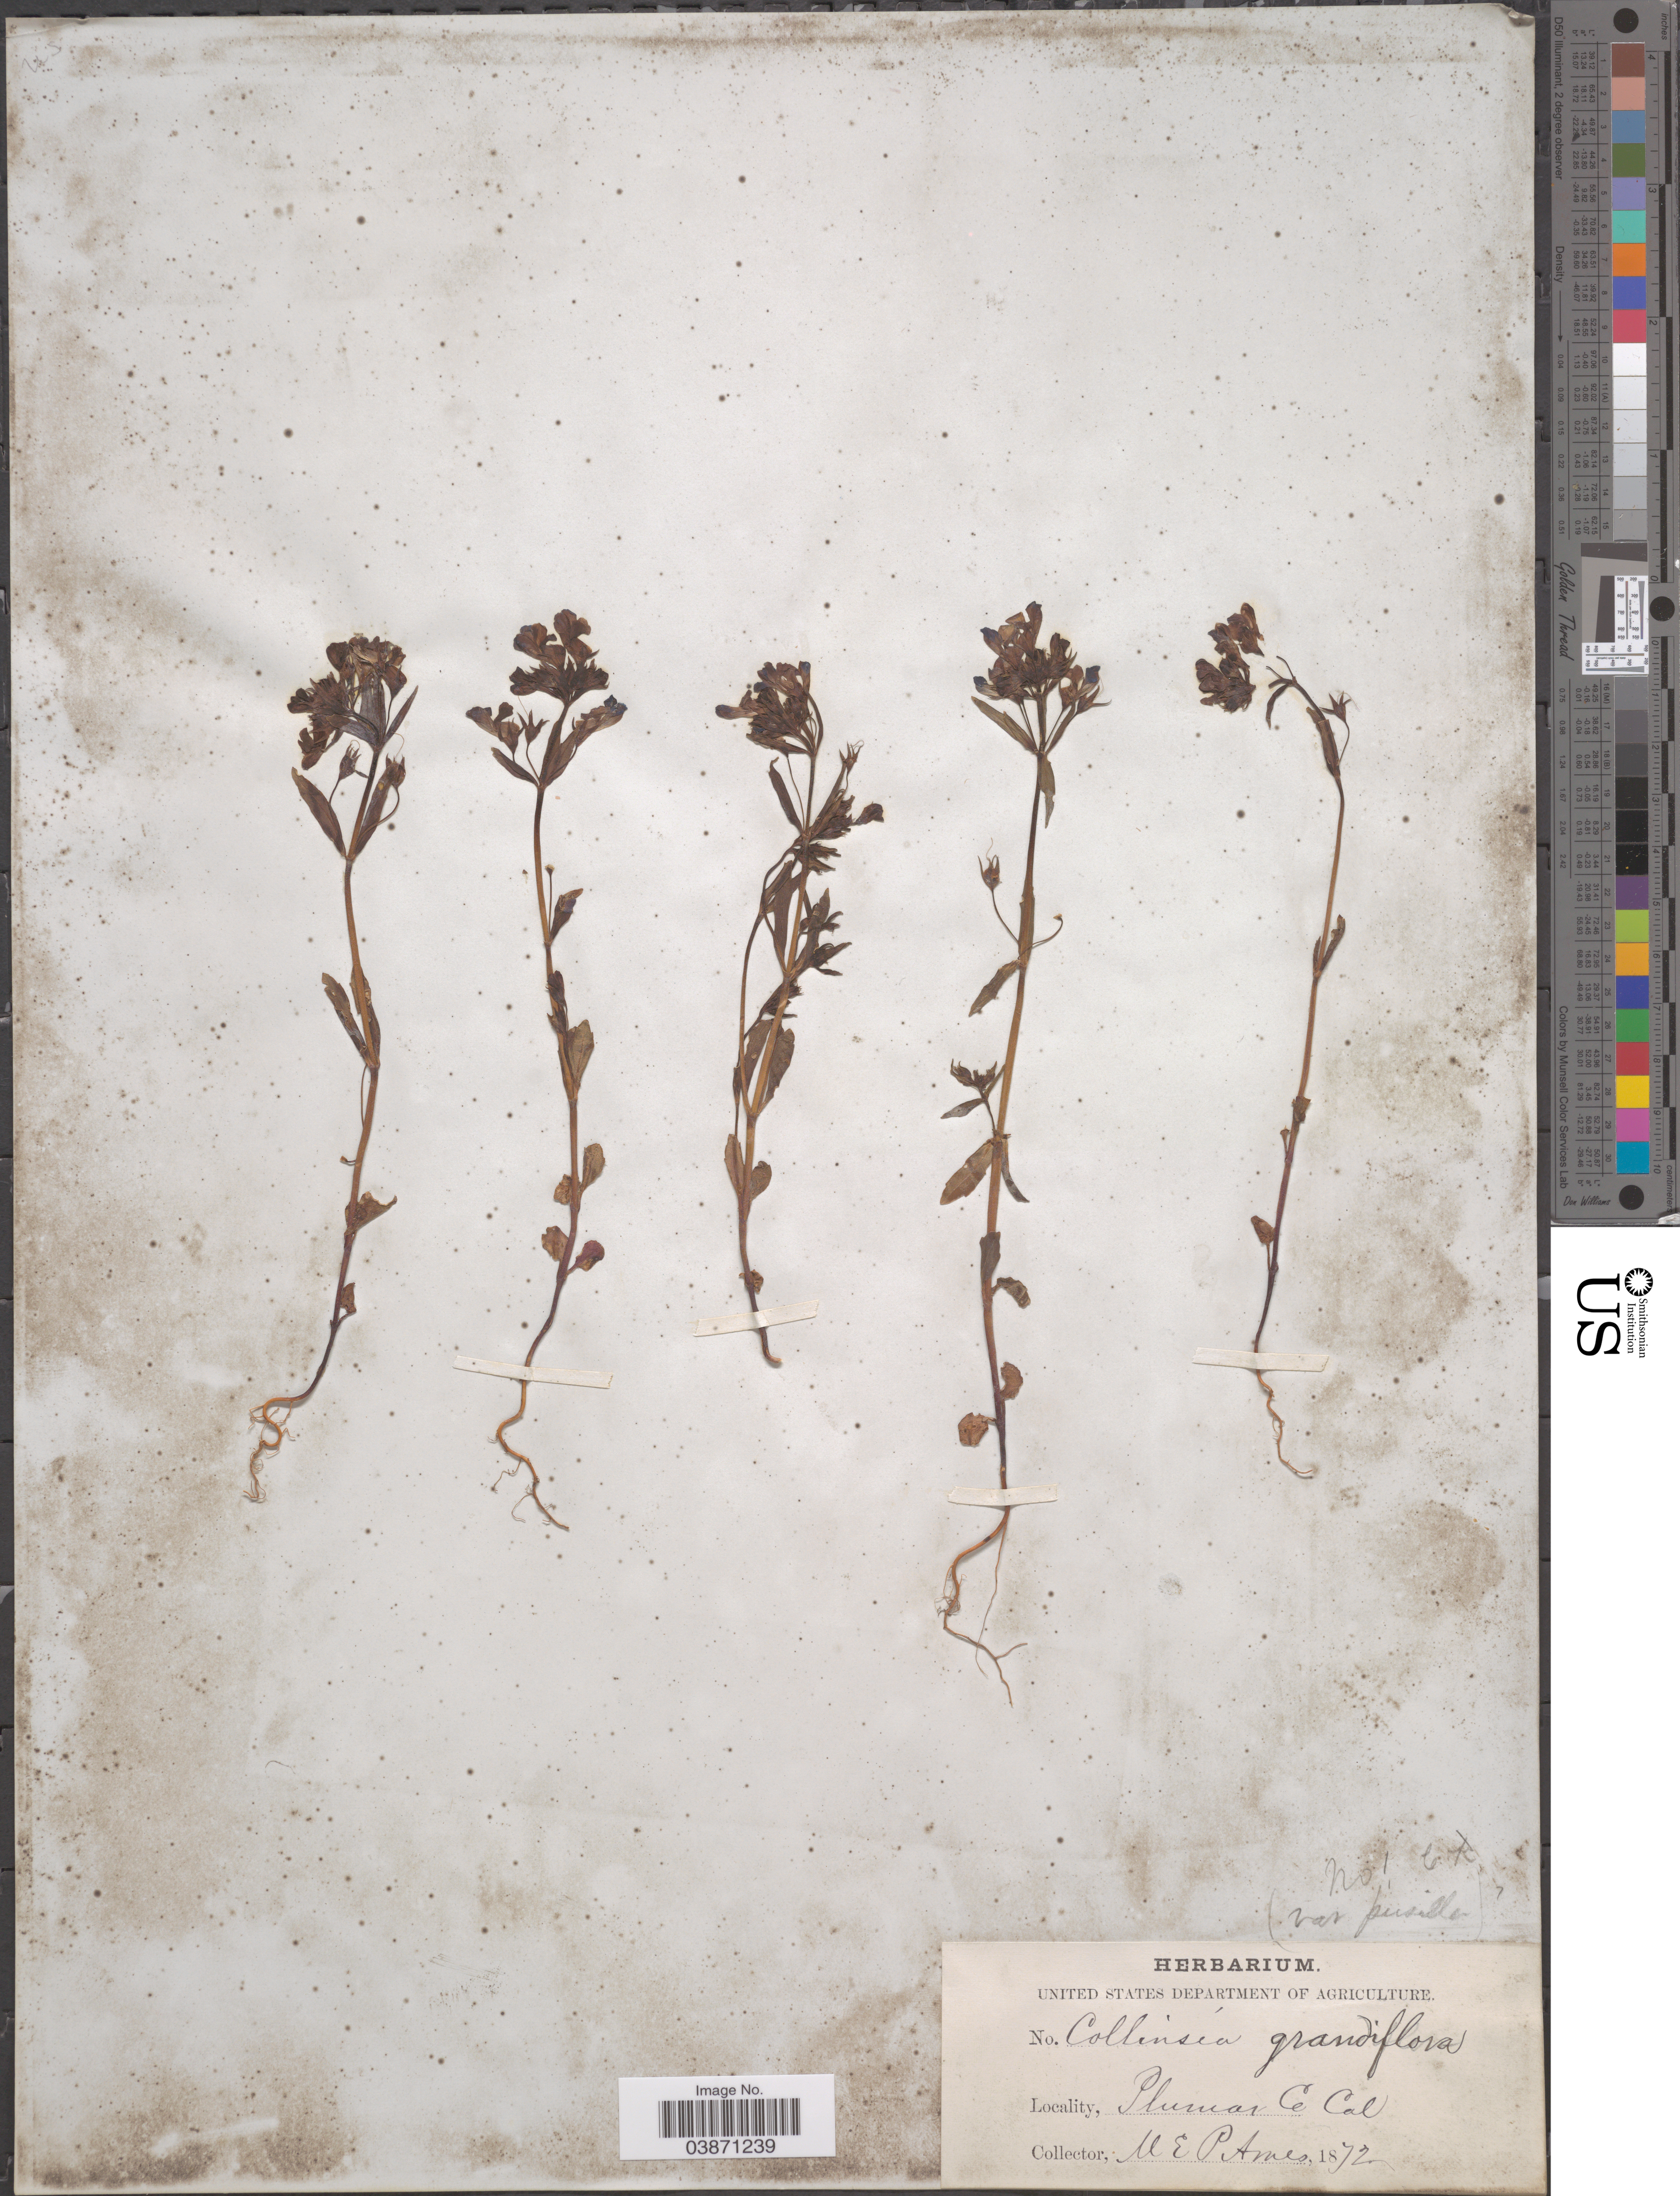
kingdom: Plantae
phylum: Tracheophyta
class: Magnoliopsida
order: Lamiales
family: Plantaginaceae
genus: Collinsia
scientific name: Collinsia parviflora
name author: Douglas ex Lindl.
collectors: M. E. P. Ames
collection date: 1872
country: United States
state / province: California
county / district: Plumas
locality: Plumas Co.